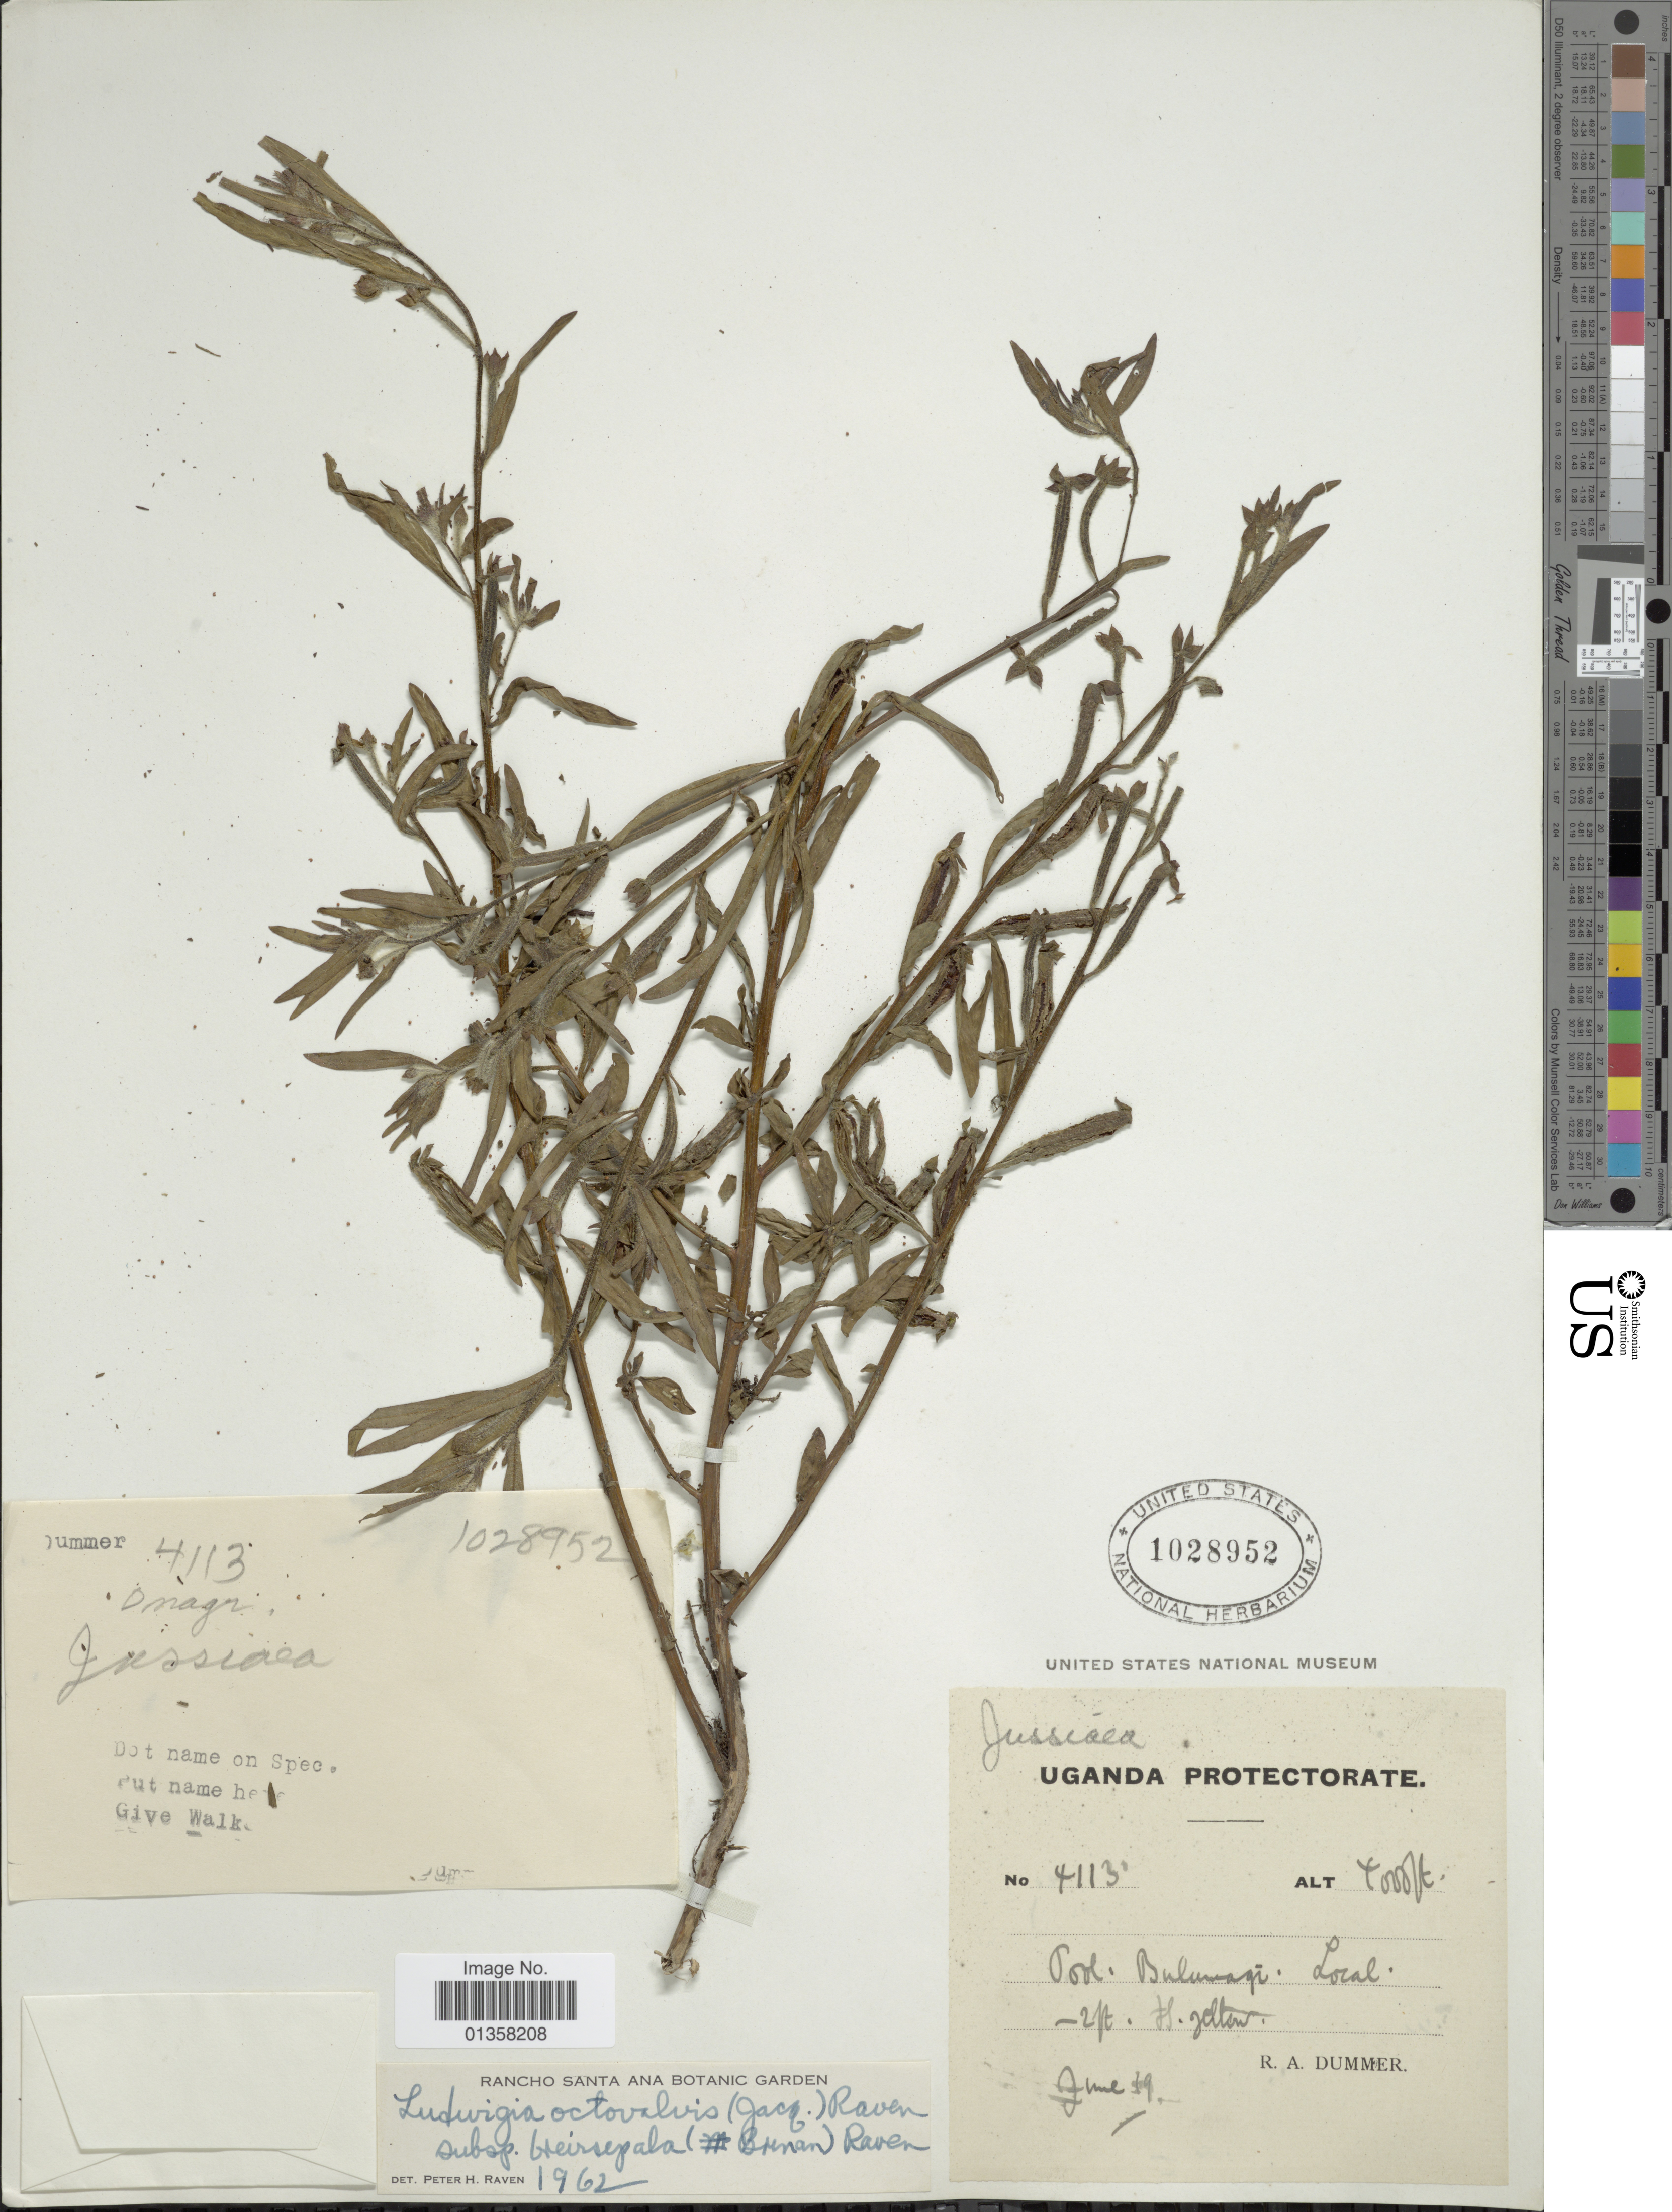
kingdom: Plantae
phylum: Tracheophyta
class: Magnoliopsida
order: Myrtales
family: Onagraceae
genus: Ludwigia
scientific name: Ludwigia octovalvis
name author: (Jacq.) P.H. Raven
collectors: R. Dümmer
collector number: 4113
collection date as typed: Transcribed d/m/y: /6/19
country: Uganda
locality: Pool Bulumagi.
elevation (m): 1219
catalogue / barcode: US 1028952